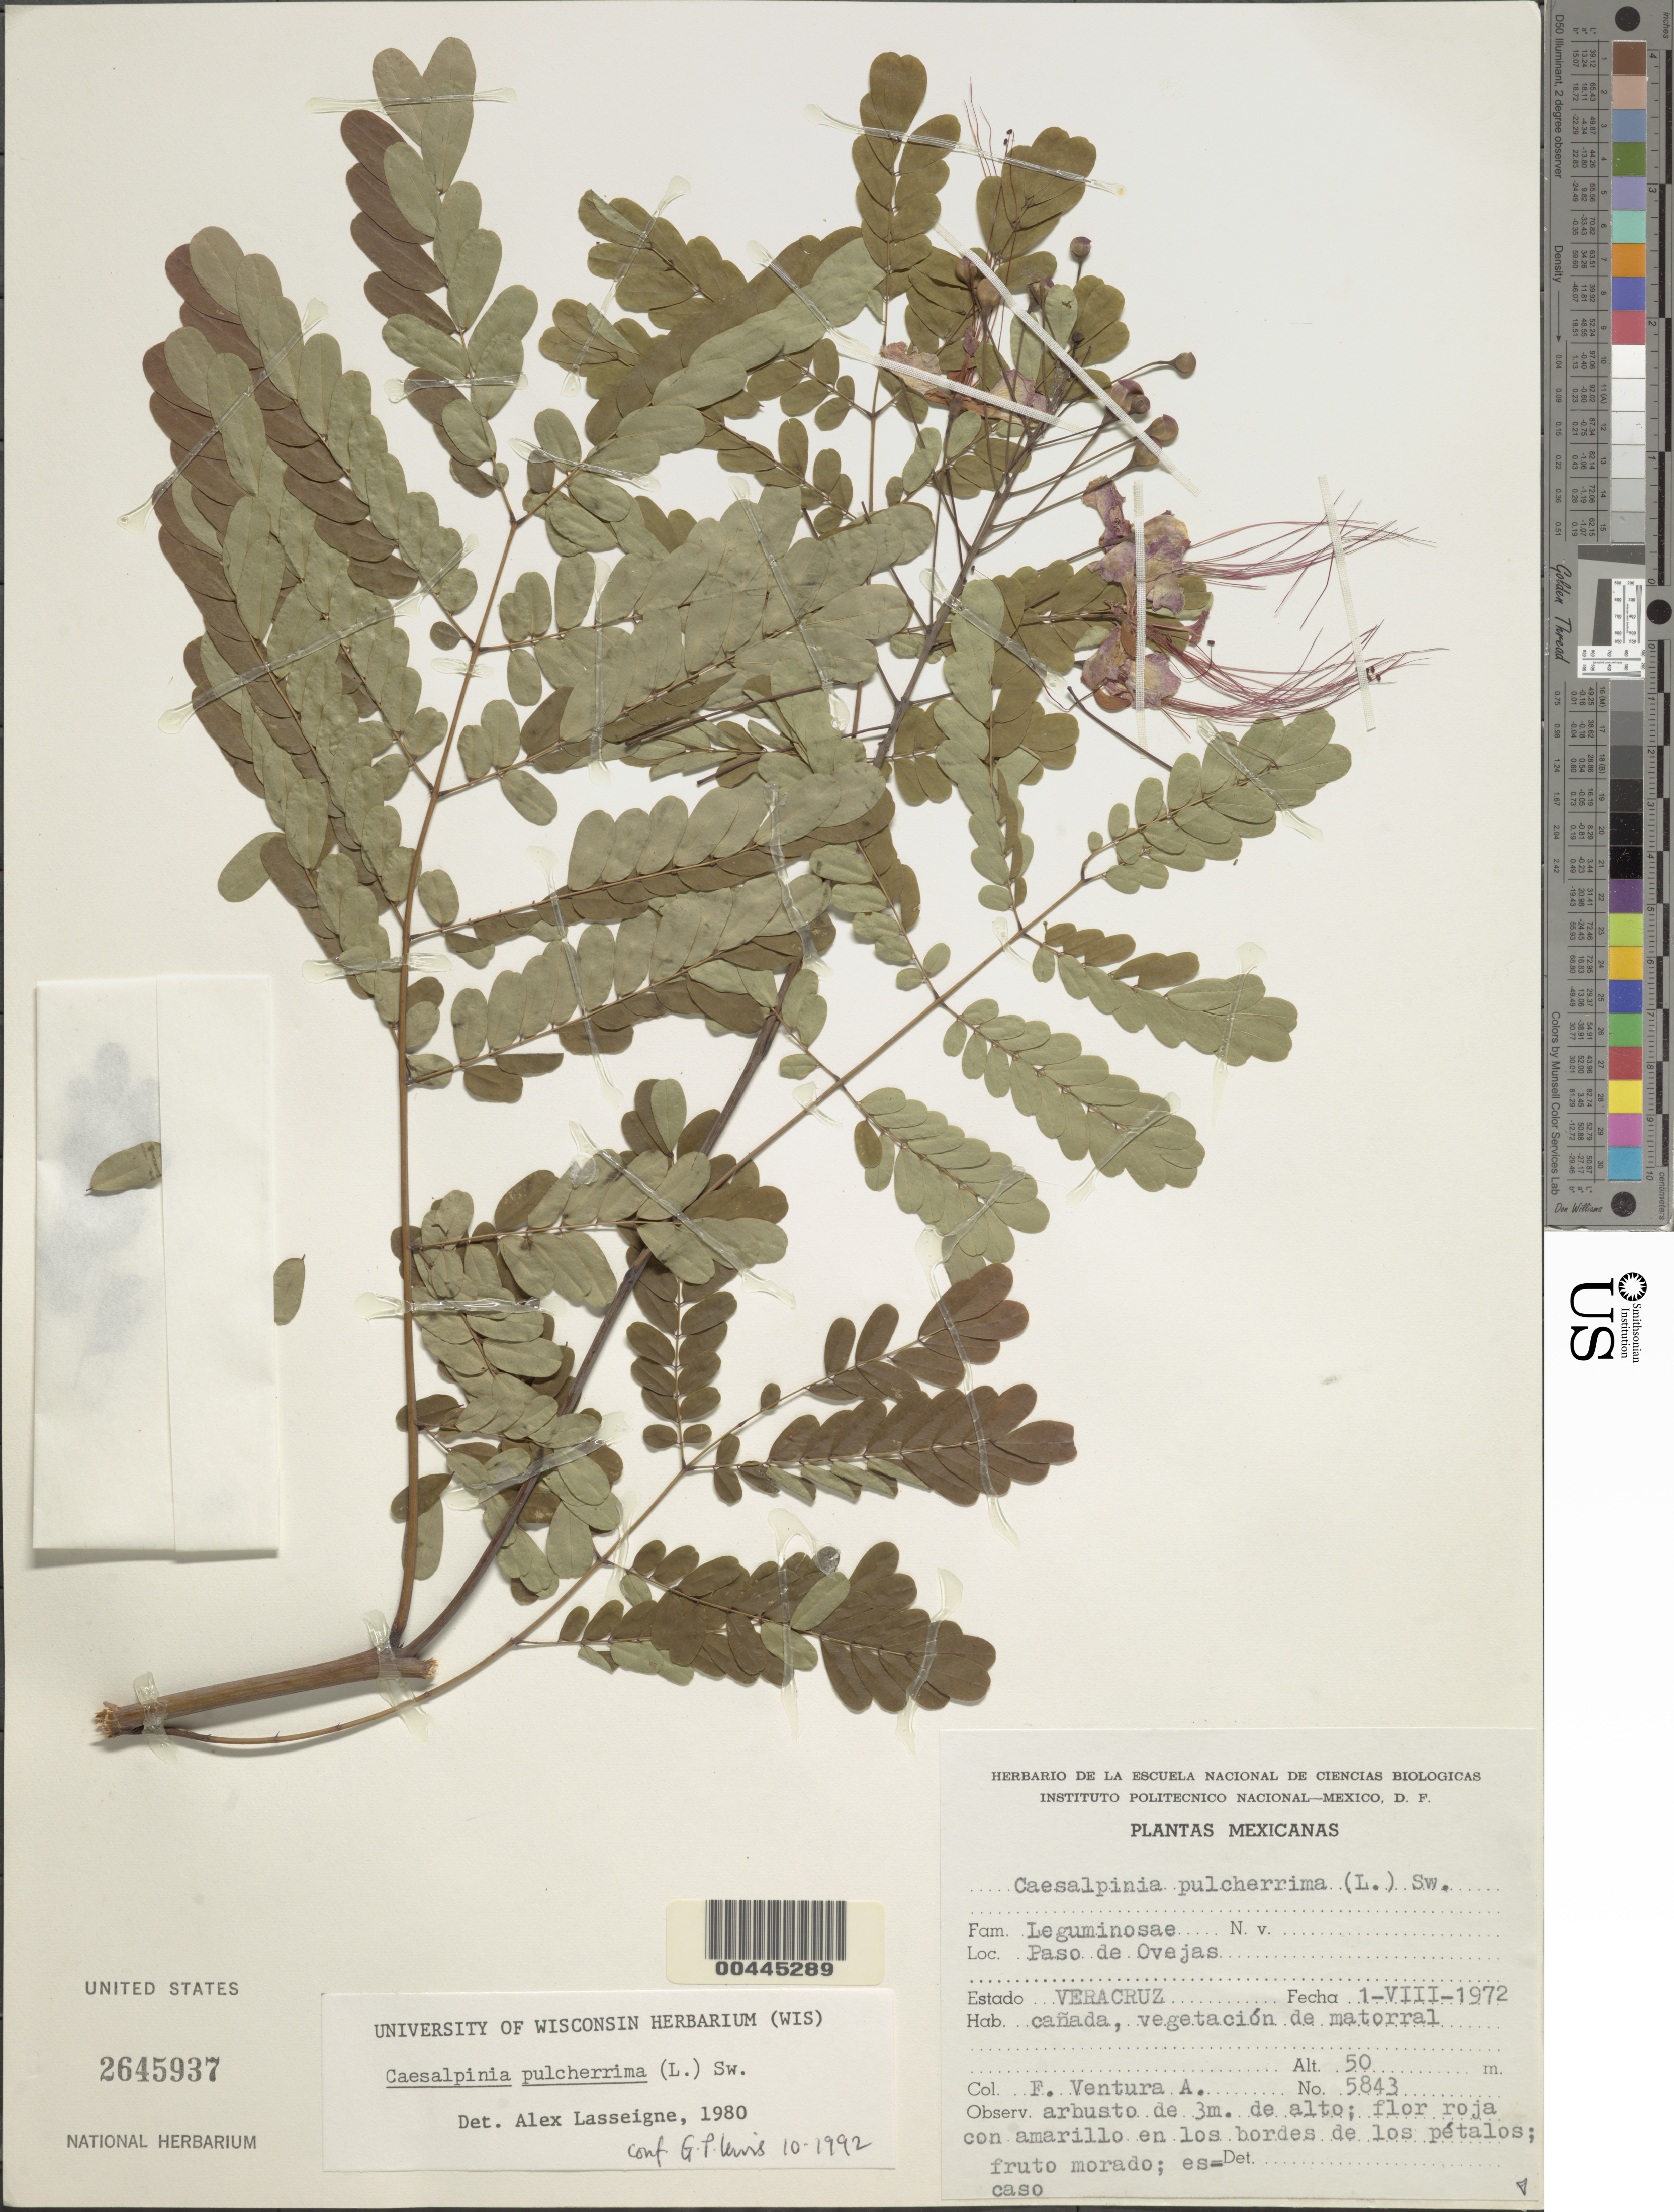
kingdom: Plantae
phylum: Tracheophyta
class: Magnoliopsida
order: Fabales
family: Fabaceae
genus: Caesalpinia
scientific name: Caesalpinia pulcherrima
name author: (L.) Sw.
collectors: F. Ventura A.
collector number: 5843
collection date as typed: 01 Aug 1972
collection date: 1972-08-01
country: Mexico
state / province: Veracruz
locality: Paso de ovejas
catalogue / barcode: US 2645937